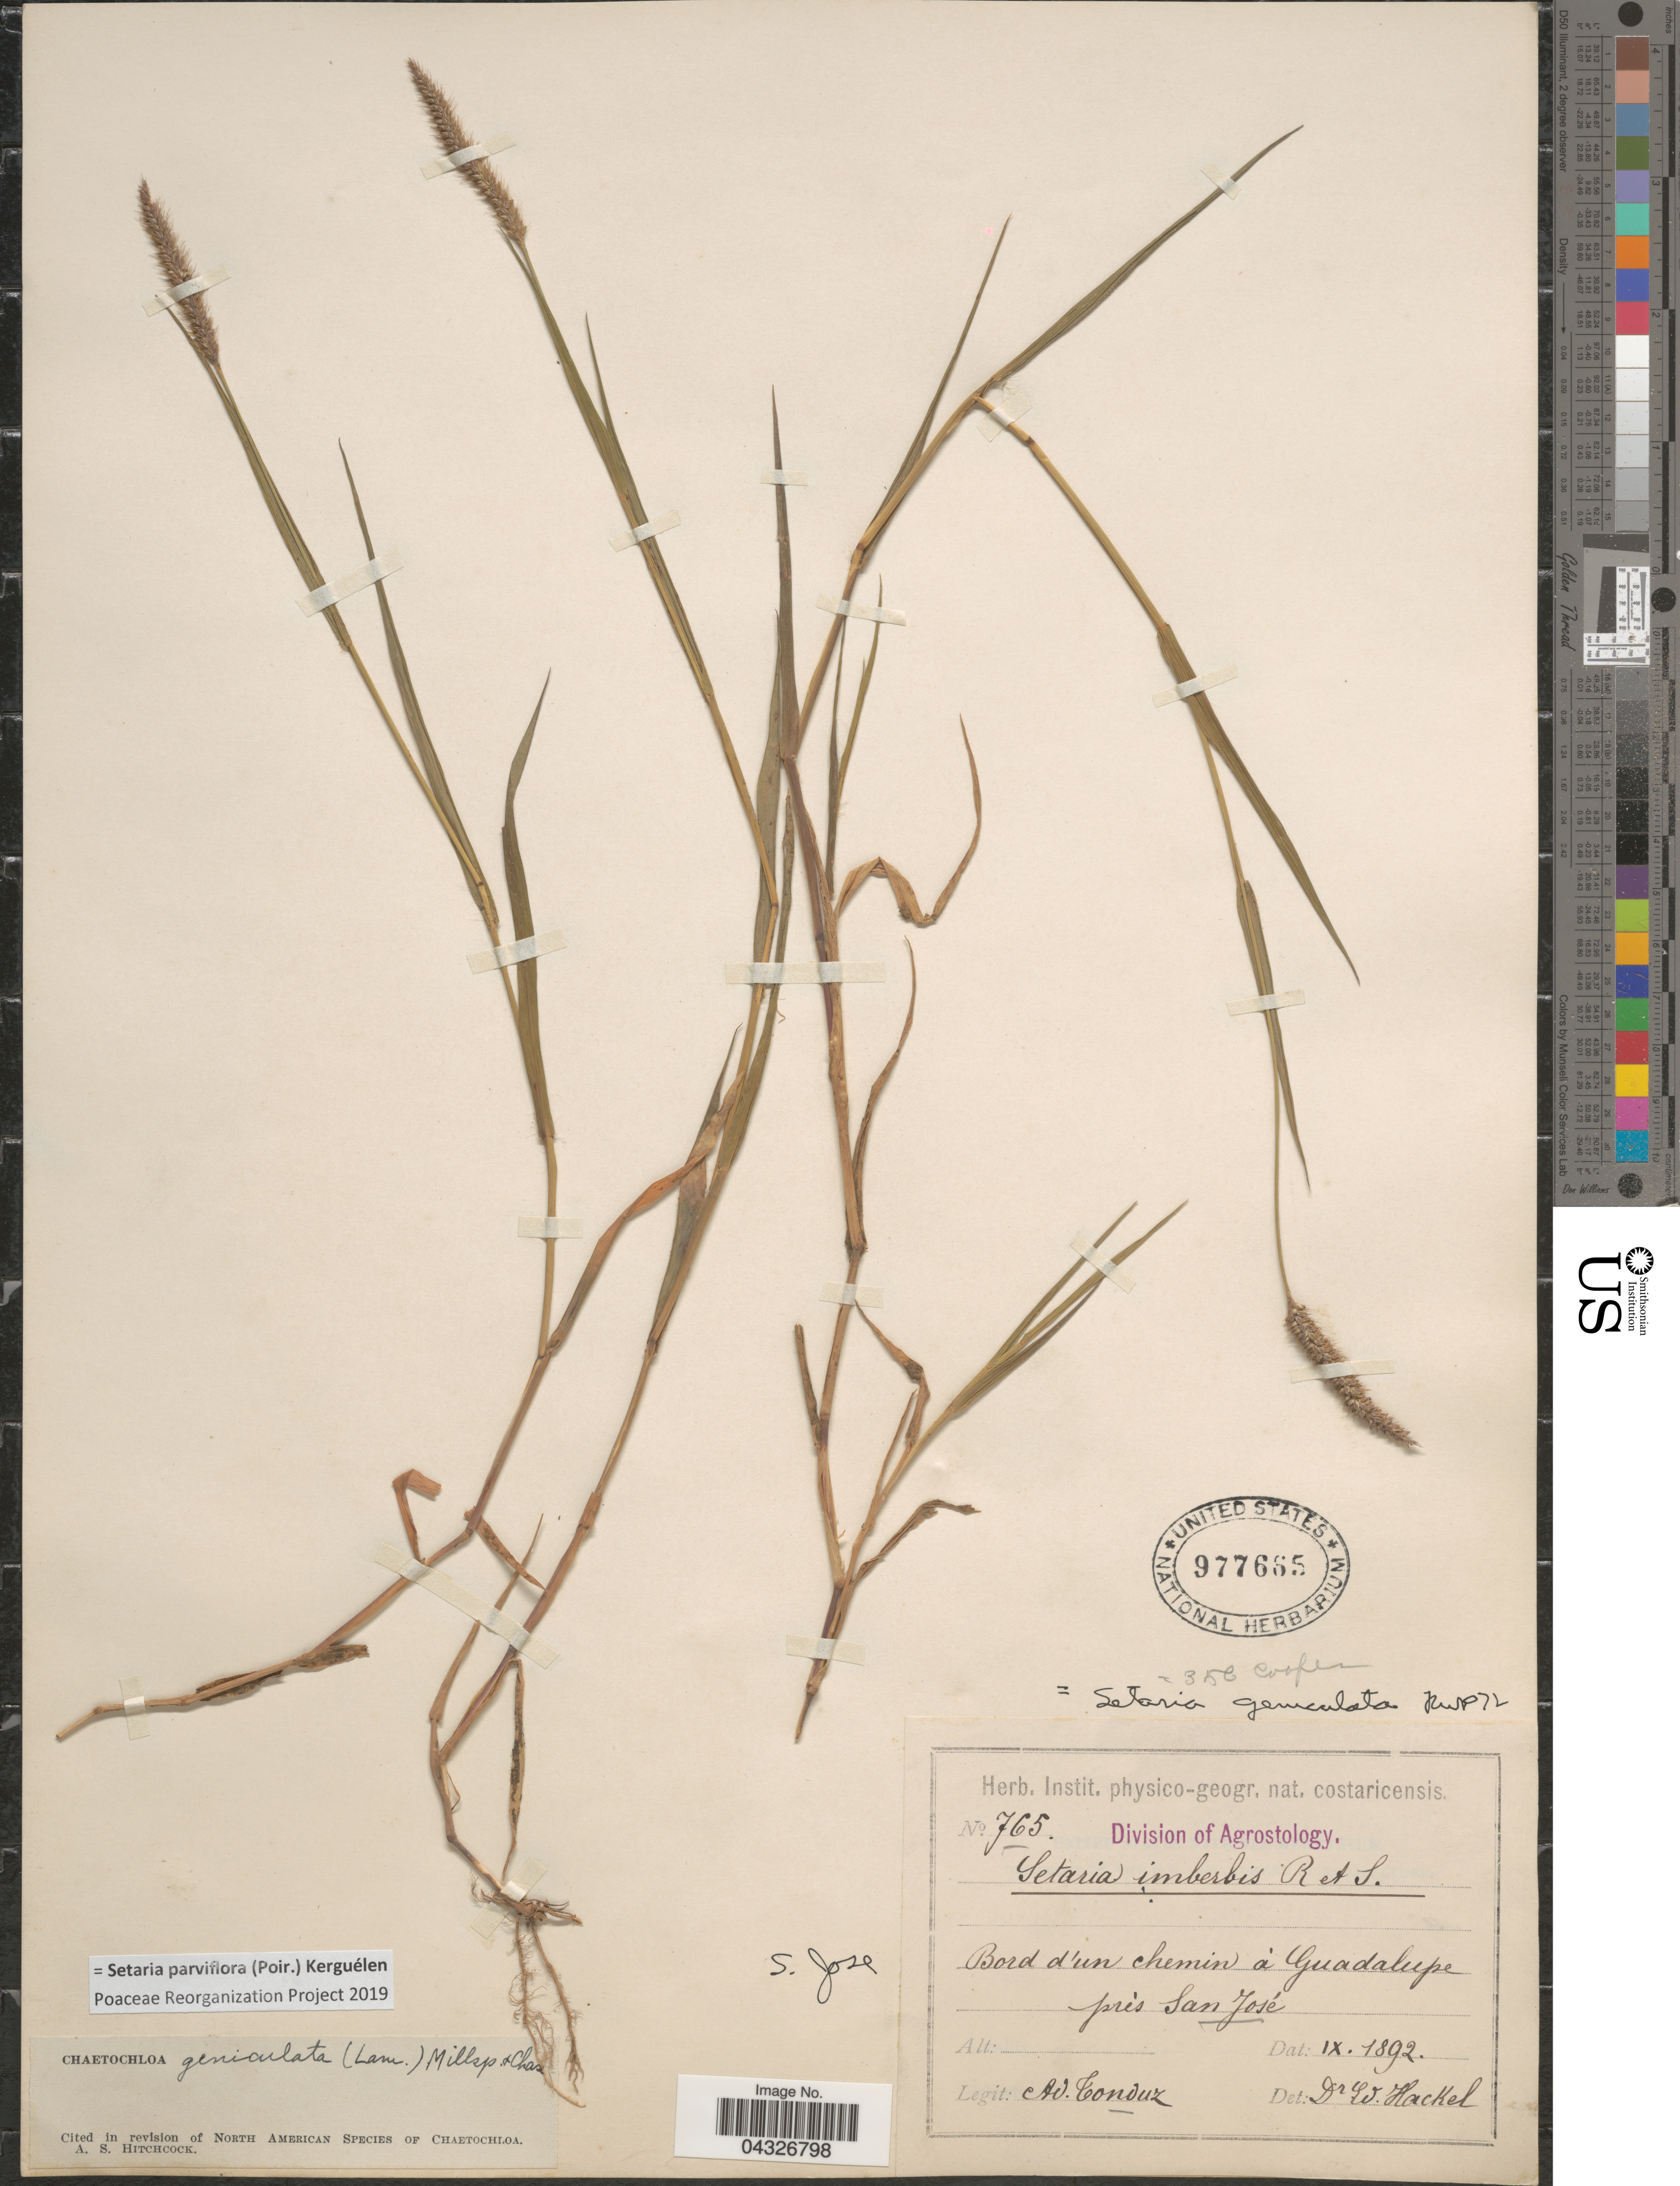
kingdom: Plantae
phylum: Tracheophyta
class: Liliopsida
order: Poales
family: Poaceae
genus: Setaria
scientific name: Setaria parviflora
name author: (Poir.) Kerguélen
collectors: A. Tonduz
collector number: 765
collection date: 1892-09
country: Costa Rica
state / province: San José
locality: Bord d'un chemin à Guadalupe près San José.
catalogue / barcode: US 977665